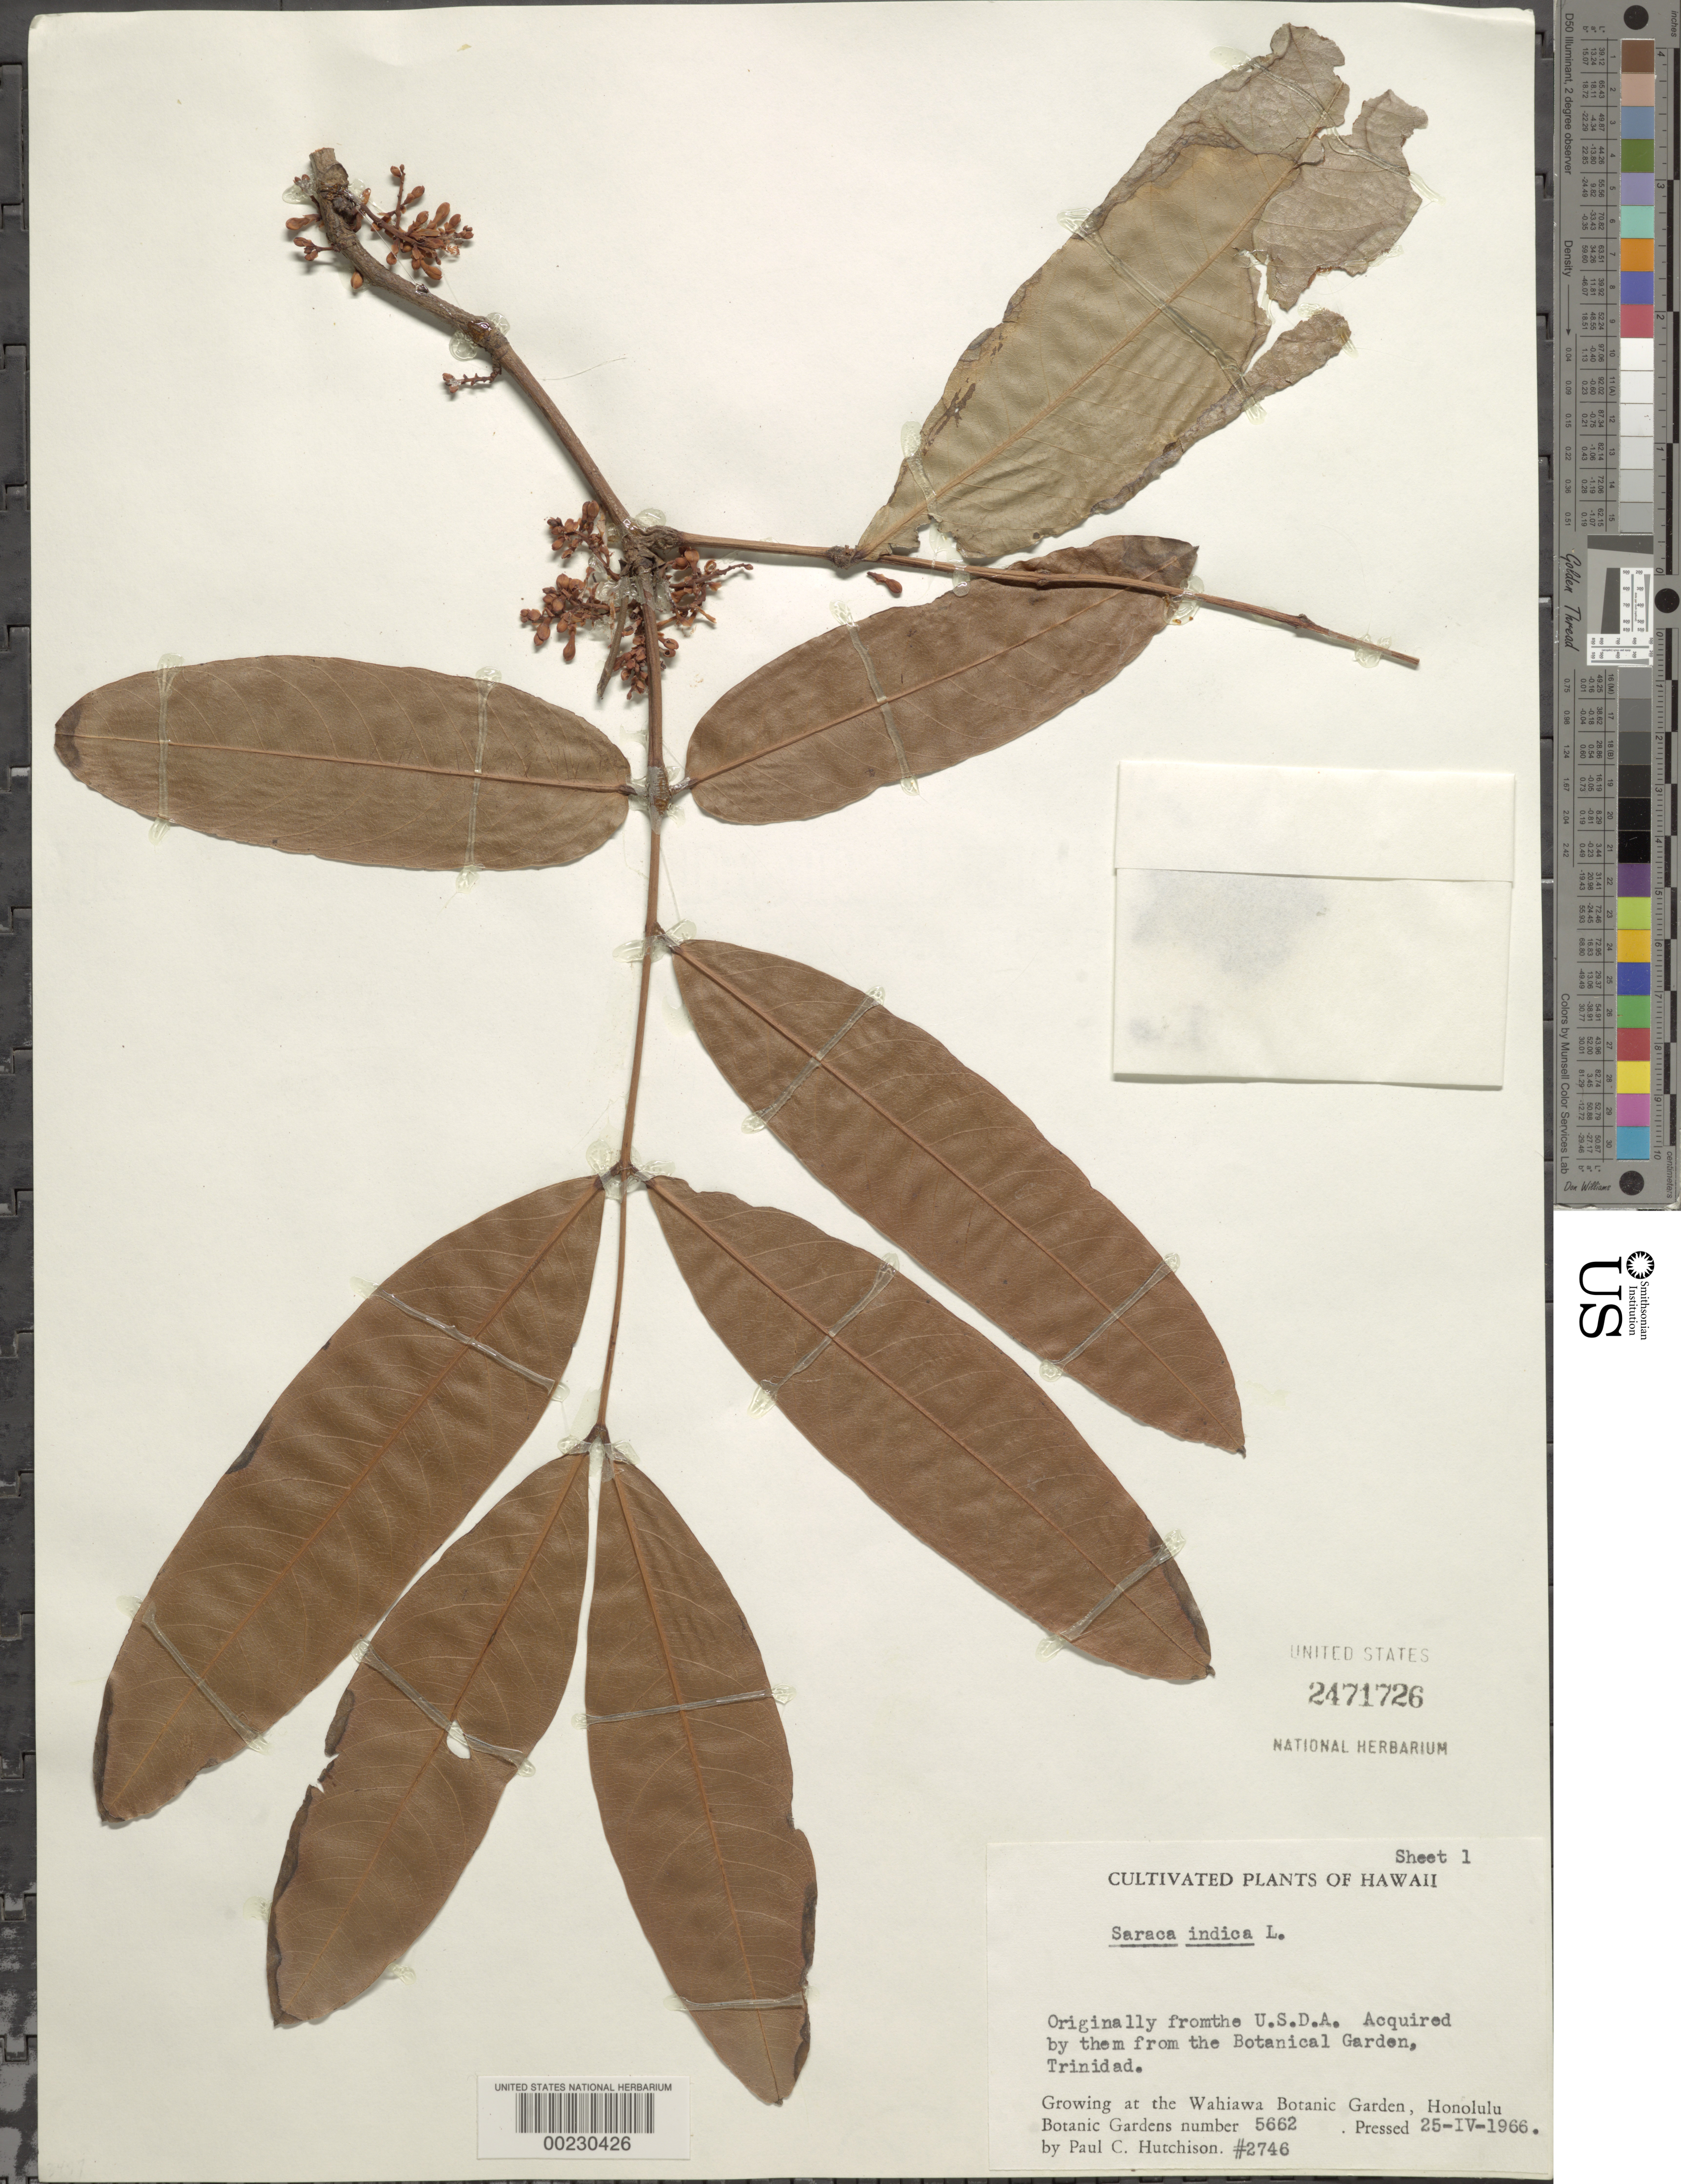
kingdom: Plantae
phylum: Tracheophyta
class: Magnoliopsida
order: Fabales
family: Fabaceae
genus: Saraca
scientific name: Saraca indica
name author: L.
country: United States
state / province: Hawaii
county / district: Honolulu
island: Oahu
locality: Wahiawa botanical garden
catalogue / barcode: US 2471726